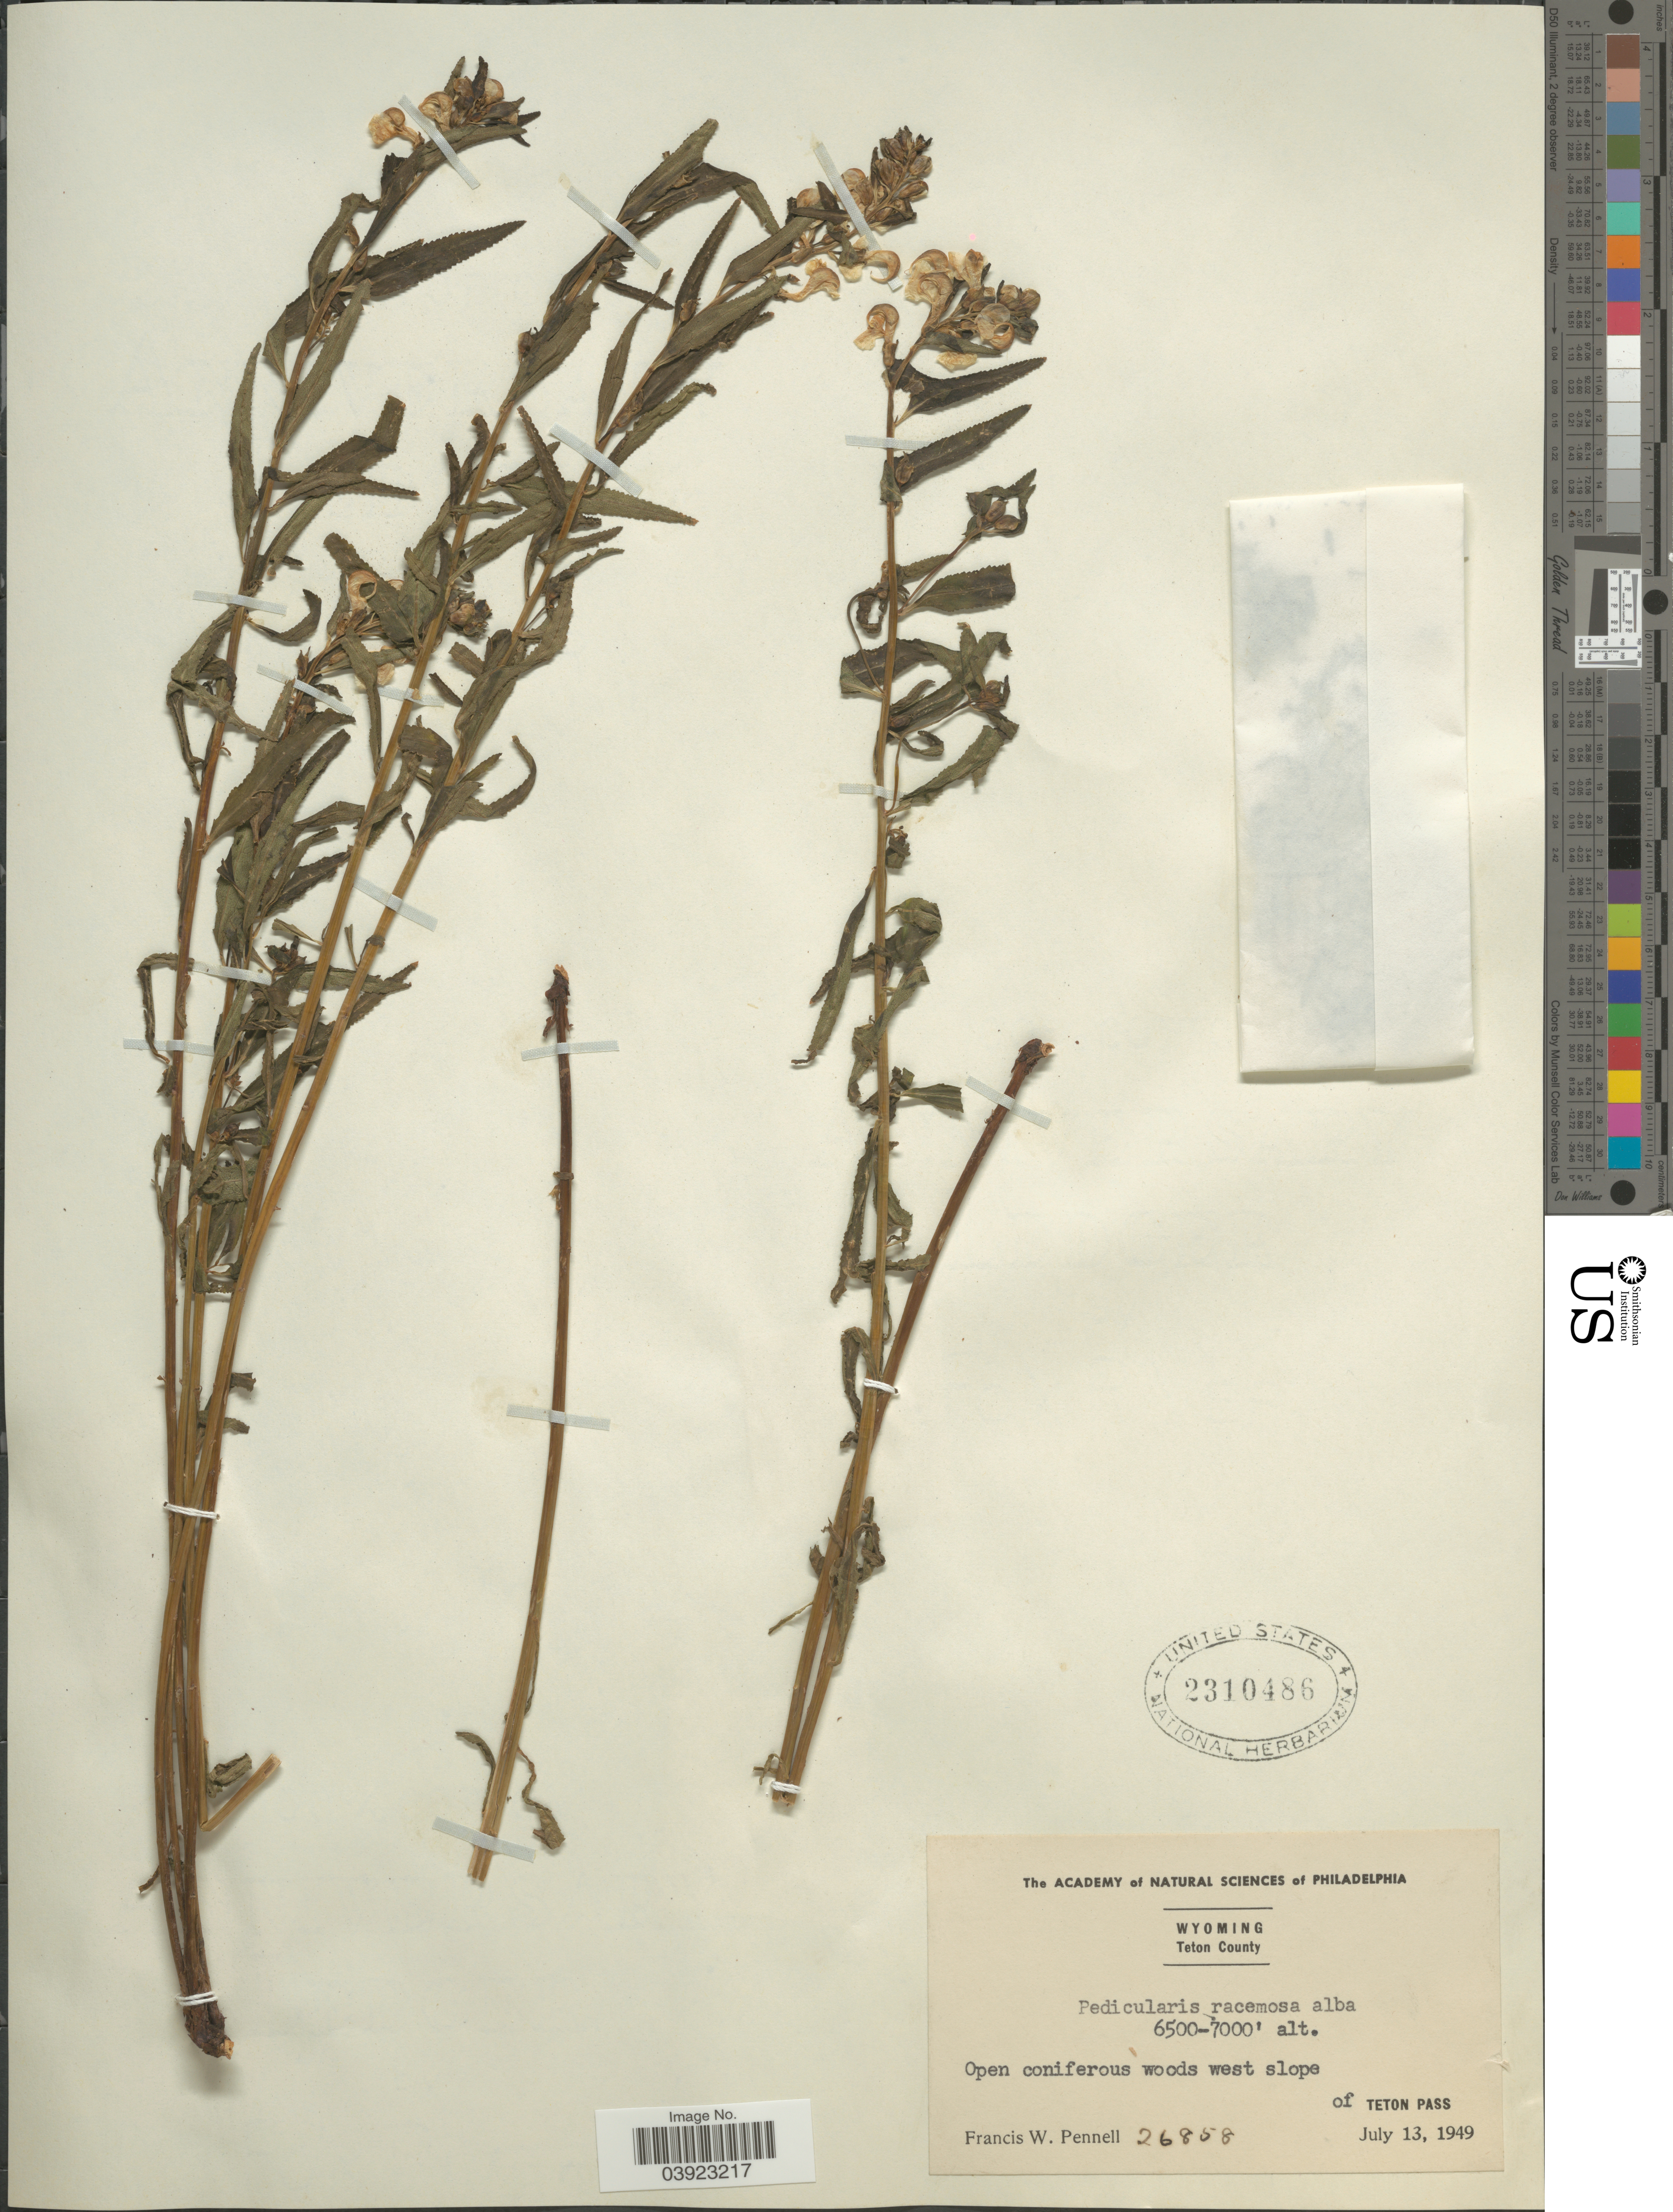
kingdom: Plantae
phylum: Tracheophyta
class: Magnoliopsida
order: Lamiales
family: Orobanchaceae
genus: Pedicularis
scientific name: Pedicularis racemosa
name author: Douglas ex Benth.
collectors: F. W. Pennell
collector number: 26858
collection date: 1949-07-13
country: United States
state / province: Wyoming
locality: Teton County. Open coniferoud woods west slope of Teton Pass.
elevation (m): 1981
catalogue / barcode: US 2310486